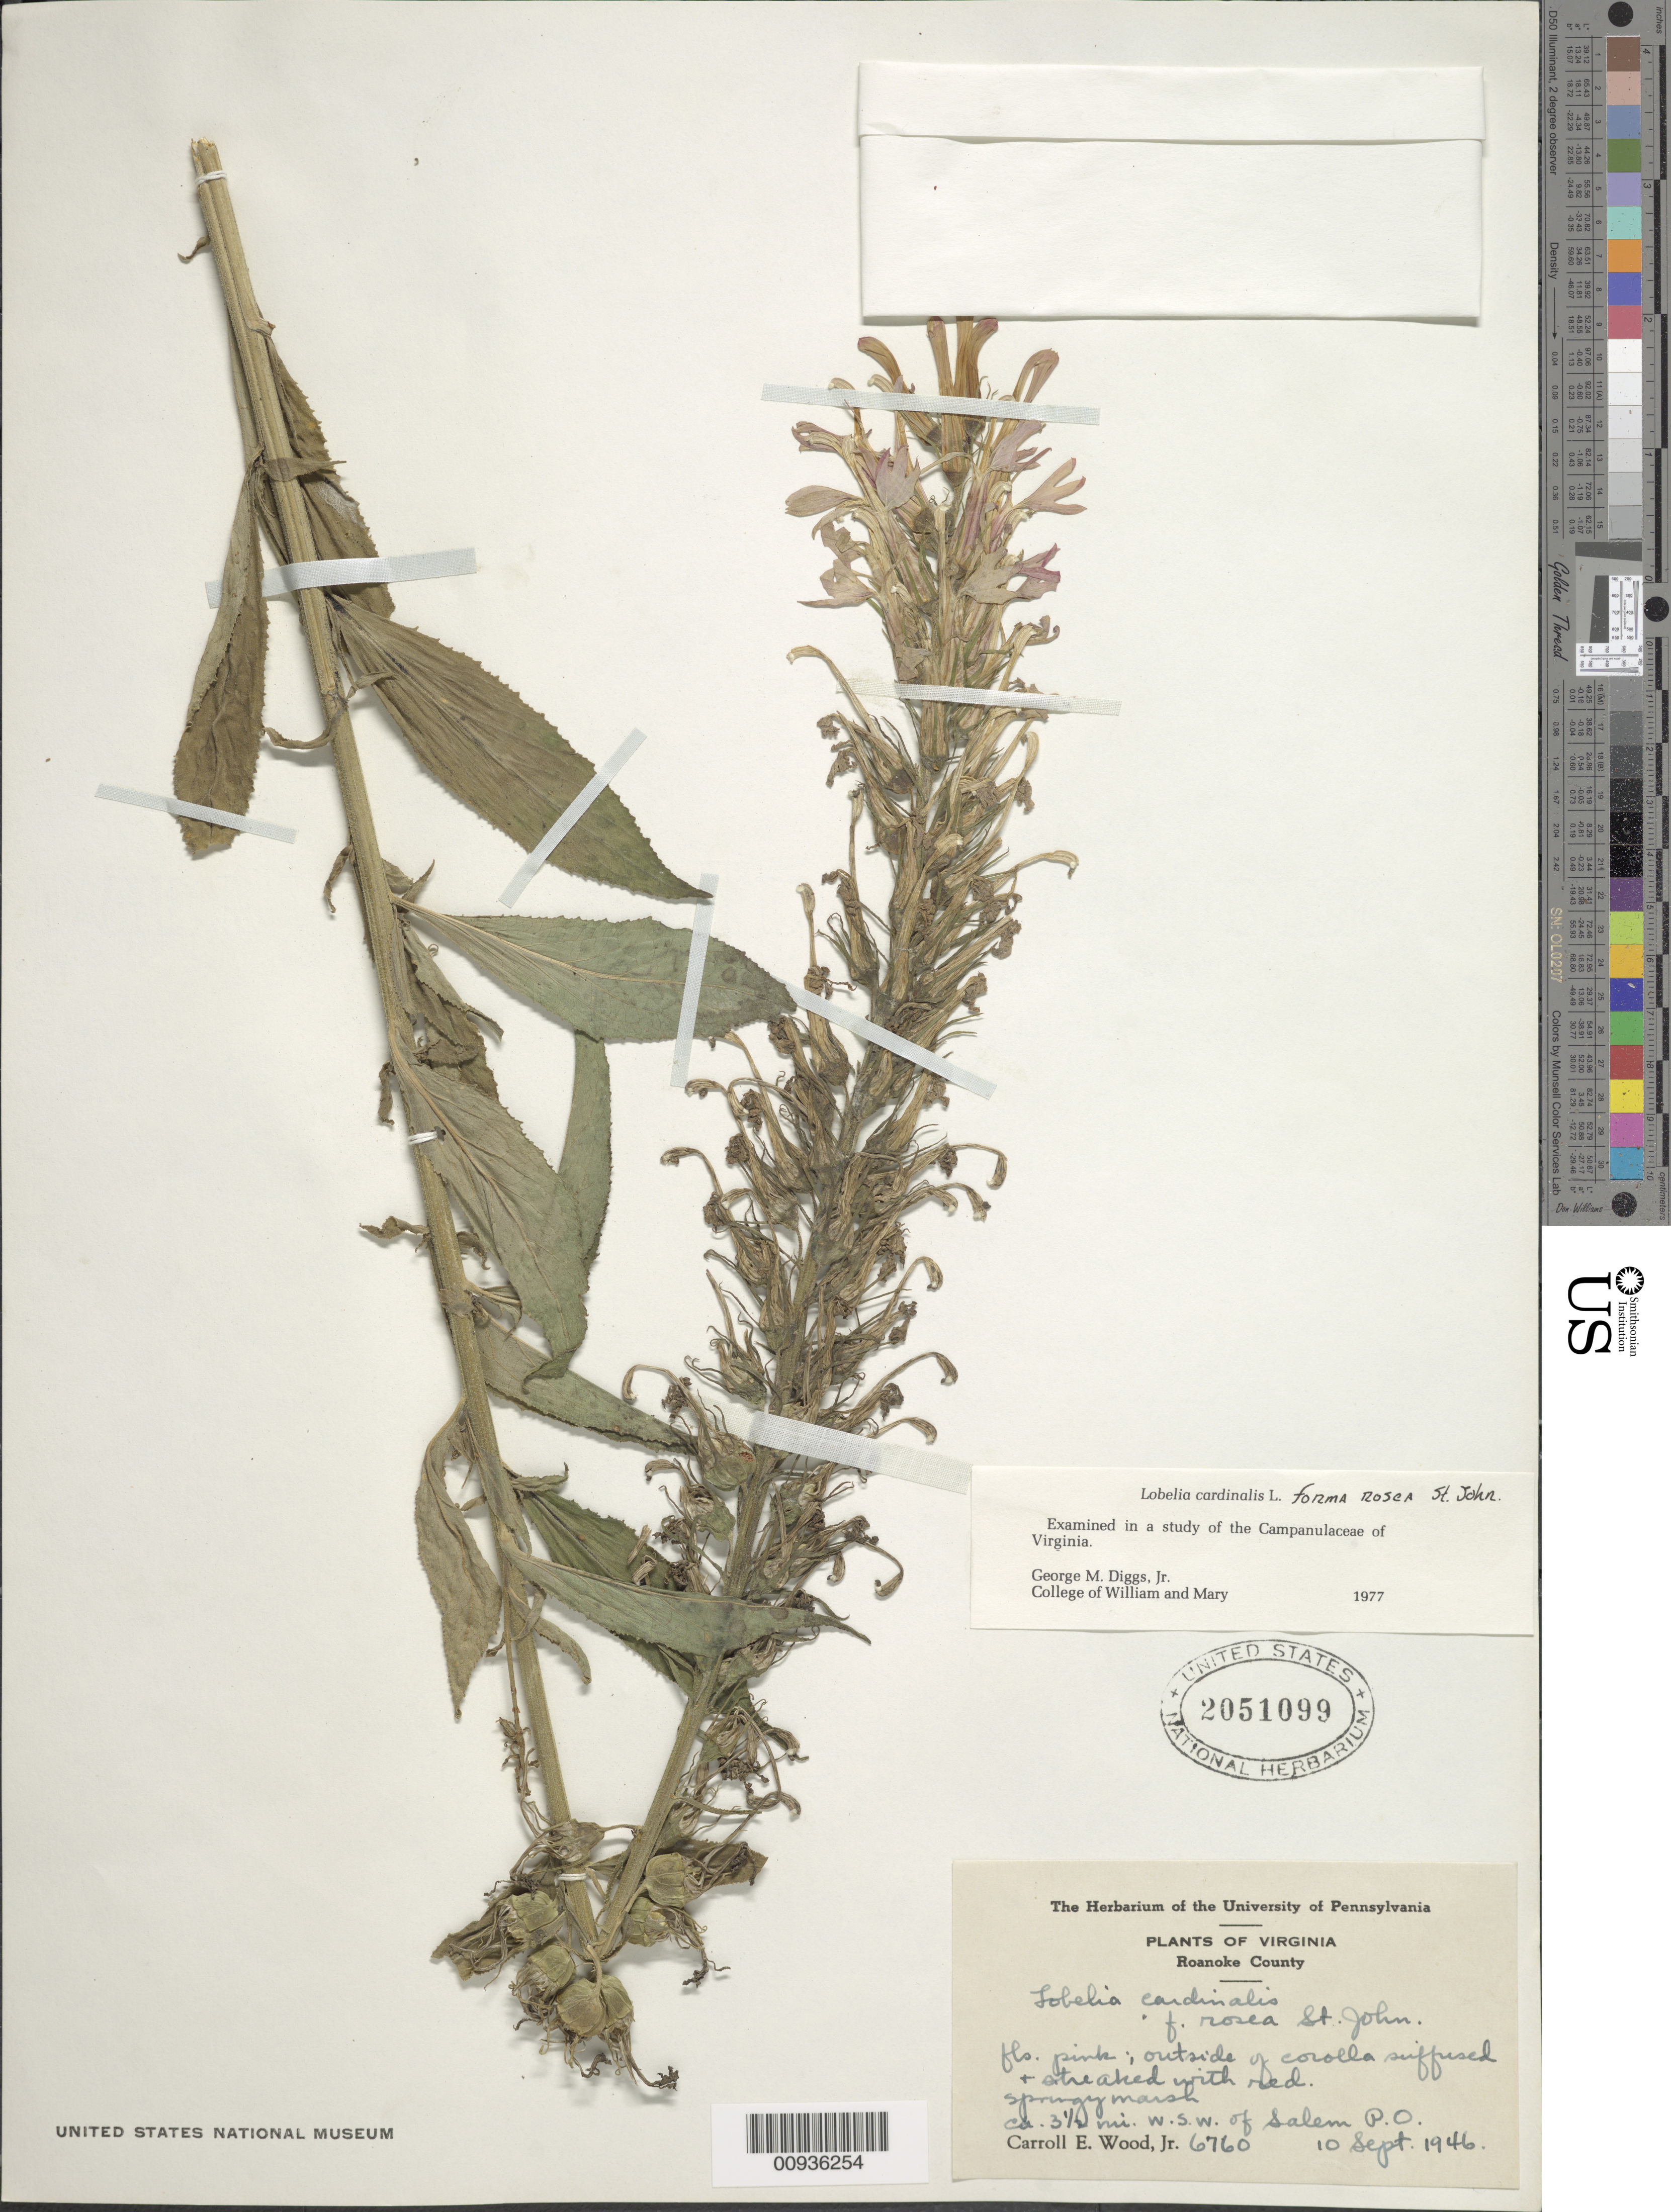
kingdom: Plantae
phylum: Tracheophyta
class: Magnoliopsida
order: Asterales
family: Campanulaceae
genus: Lobelia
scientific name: Lobelia cardinalis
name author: L.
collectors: C. Wood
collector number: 6761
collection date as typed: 10 Sep 1946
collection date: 1946-09-10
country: United States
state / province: Virginia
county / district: Roanoke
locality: ca. 3.5 miles WSW of Salem P.O.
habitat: springy marsh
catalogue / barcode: US 2051099